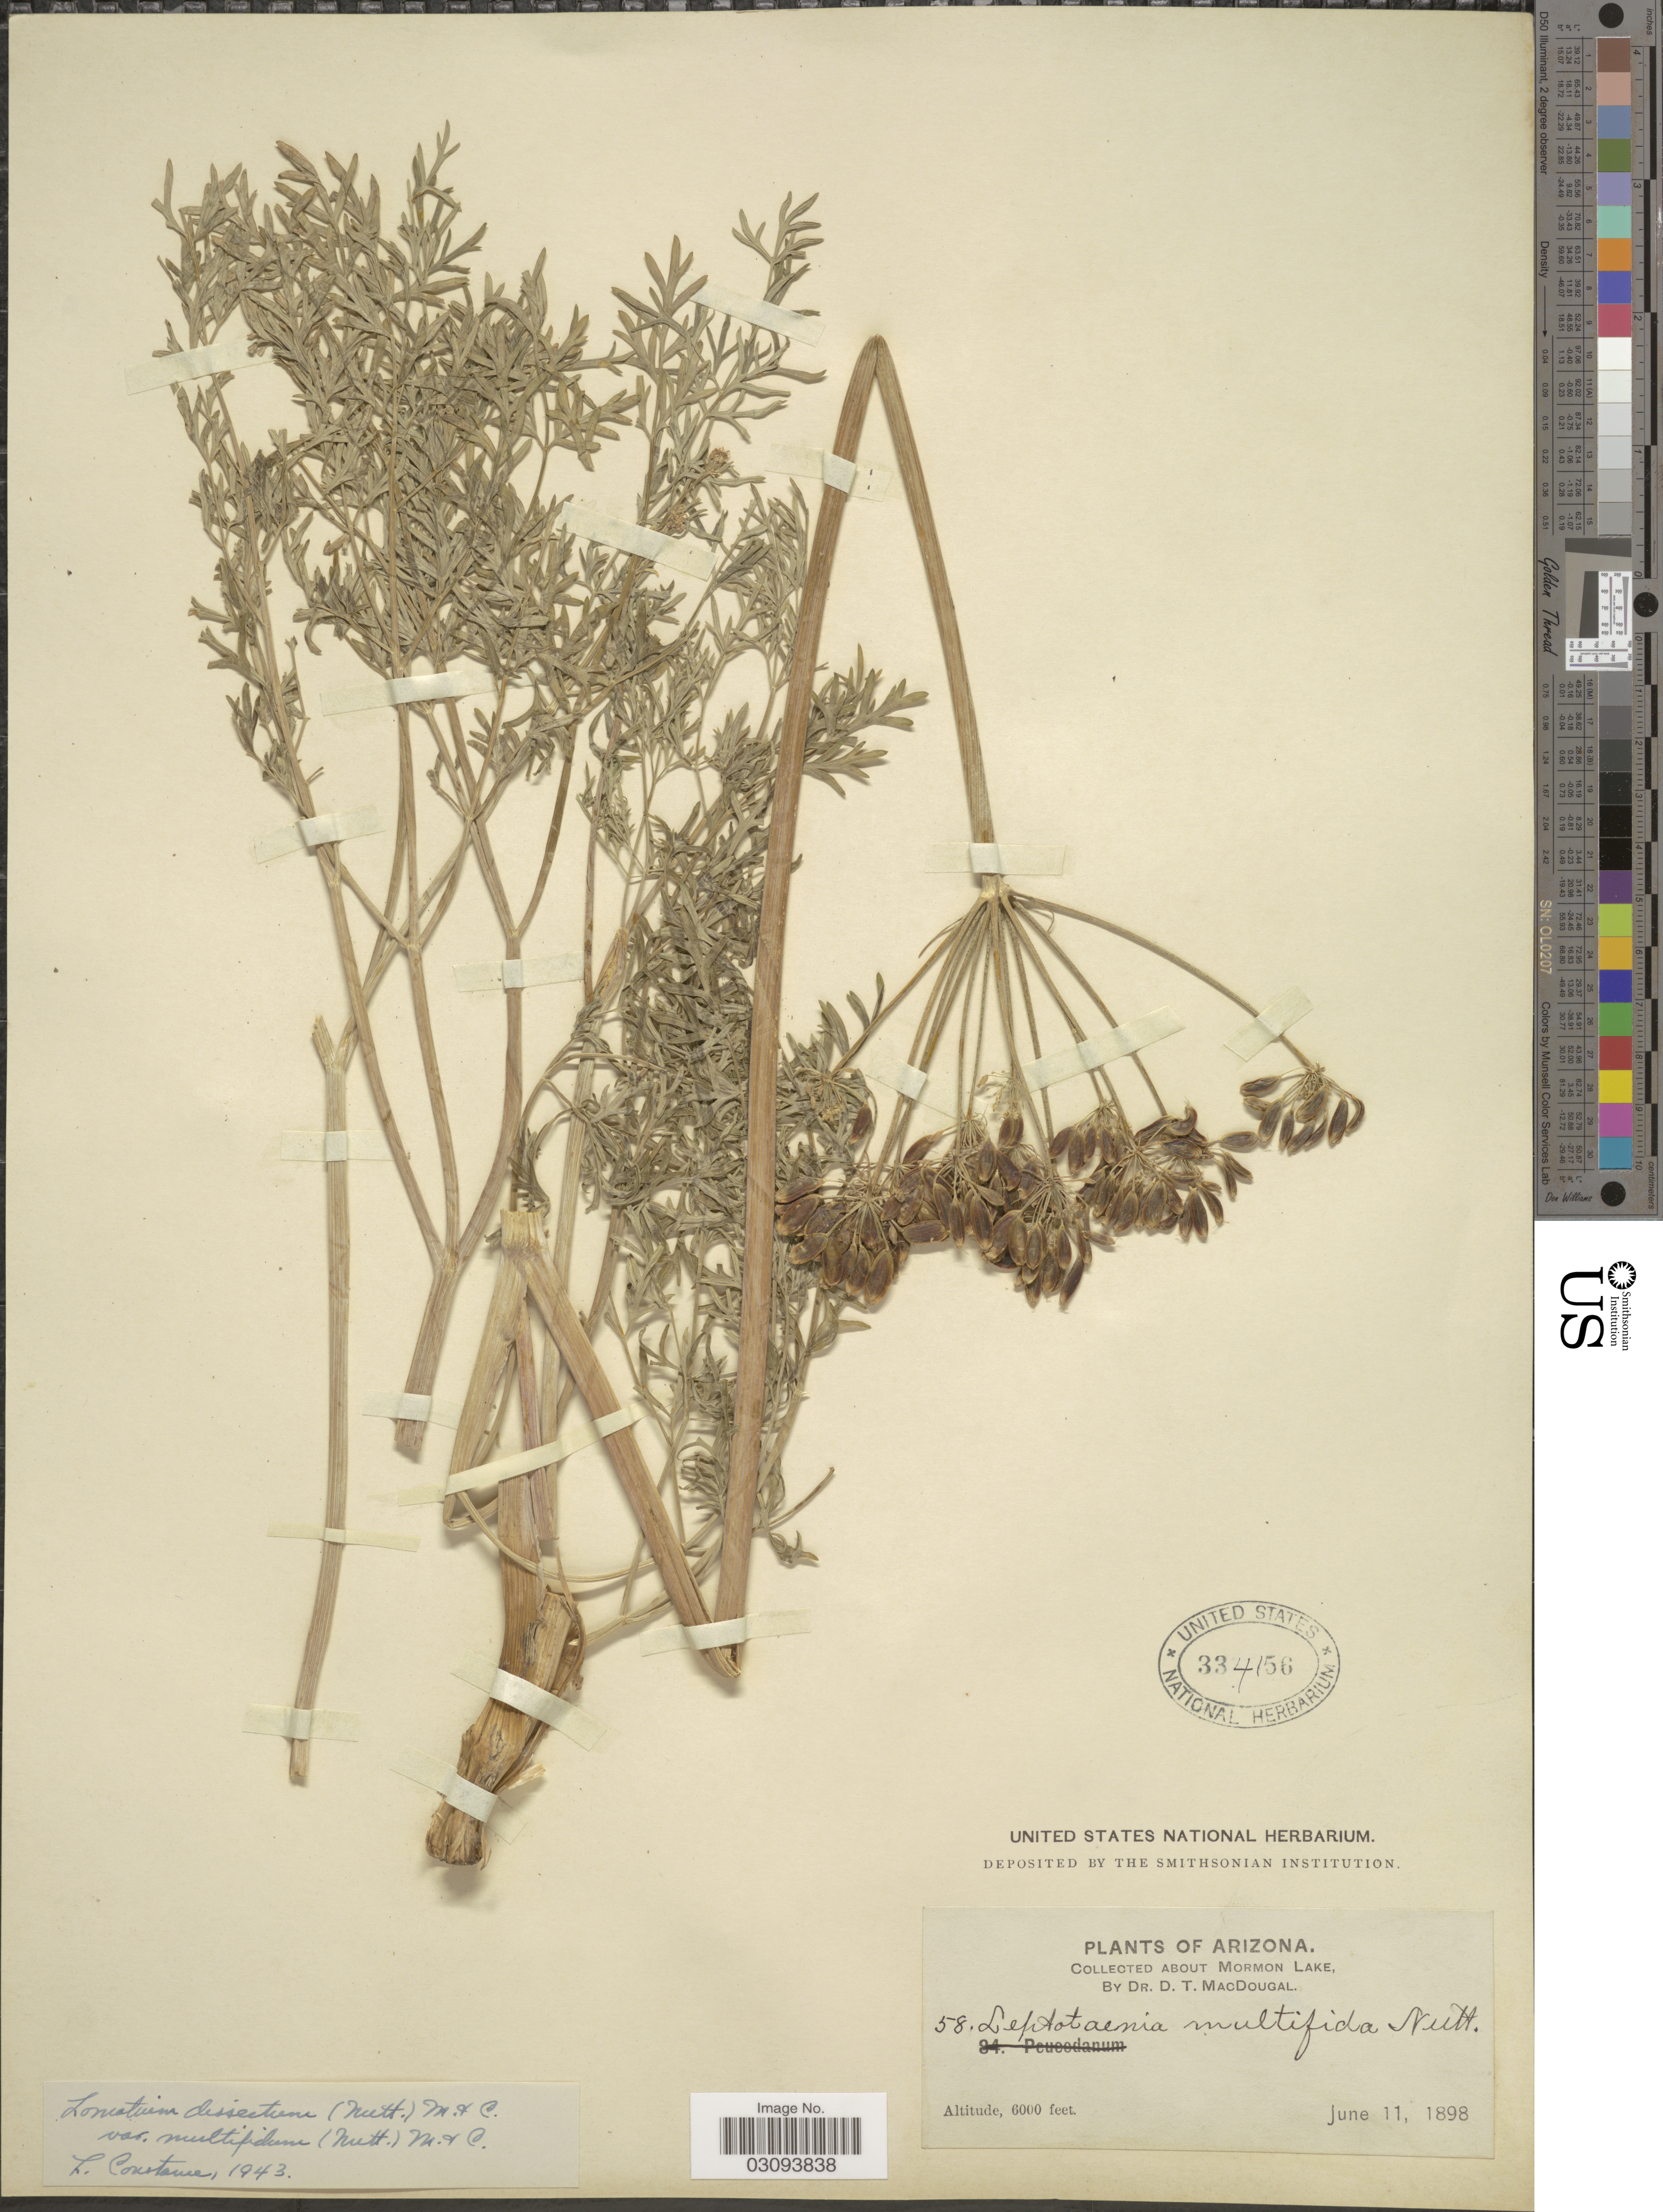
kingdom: Plantae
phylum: Tracheophyta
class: Magnoliopsida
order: Apiales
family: Apiaceae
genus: Lomatium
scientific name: Lomatium dissectum var. multifidum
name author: (Nutt.) Mathias & Constance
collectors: D. T. MacDougal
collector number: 58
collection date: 1898-06-11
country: United States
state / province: Arizona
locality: About Mormon Lake.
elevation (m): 1829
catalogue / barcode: US 334156